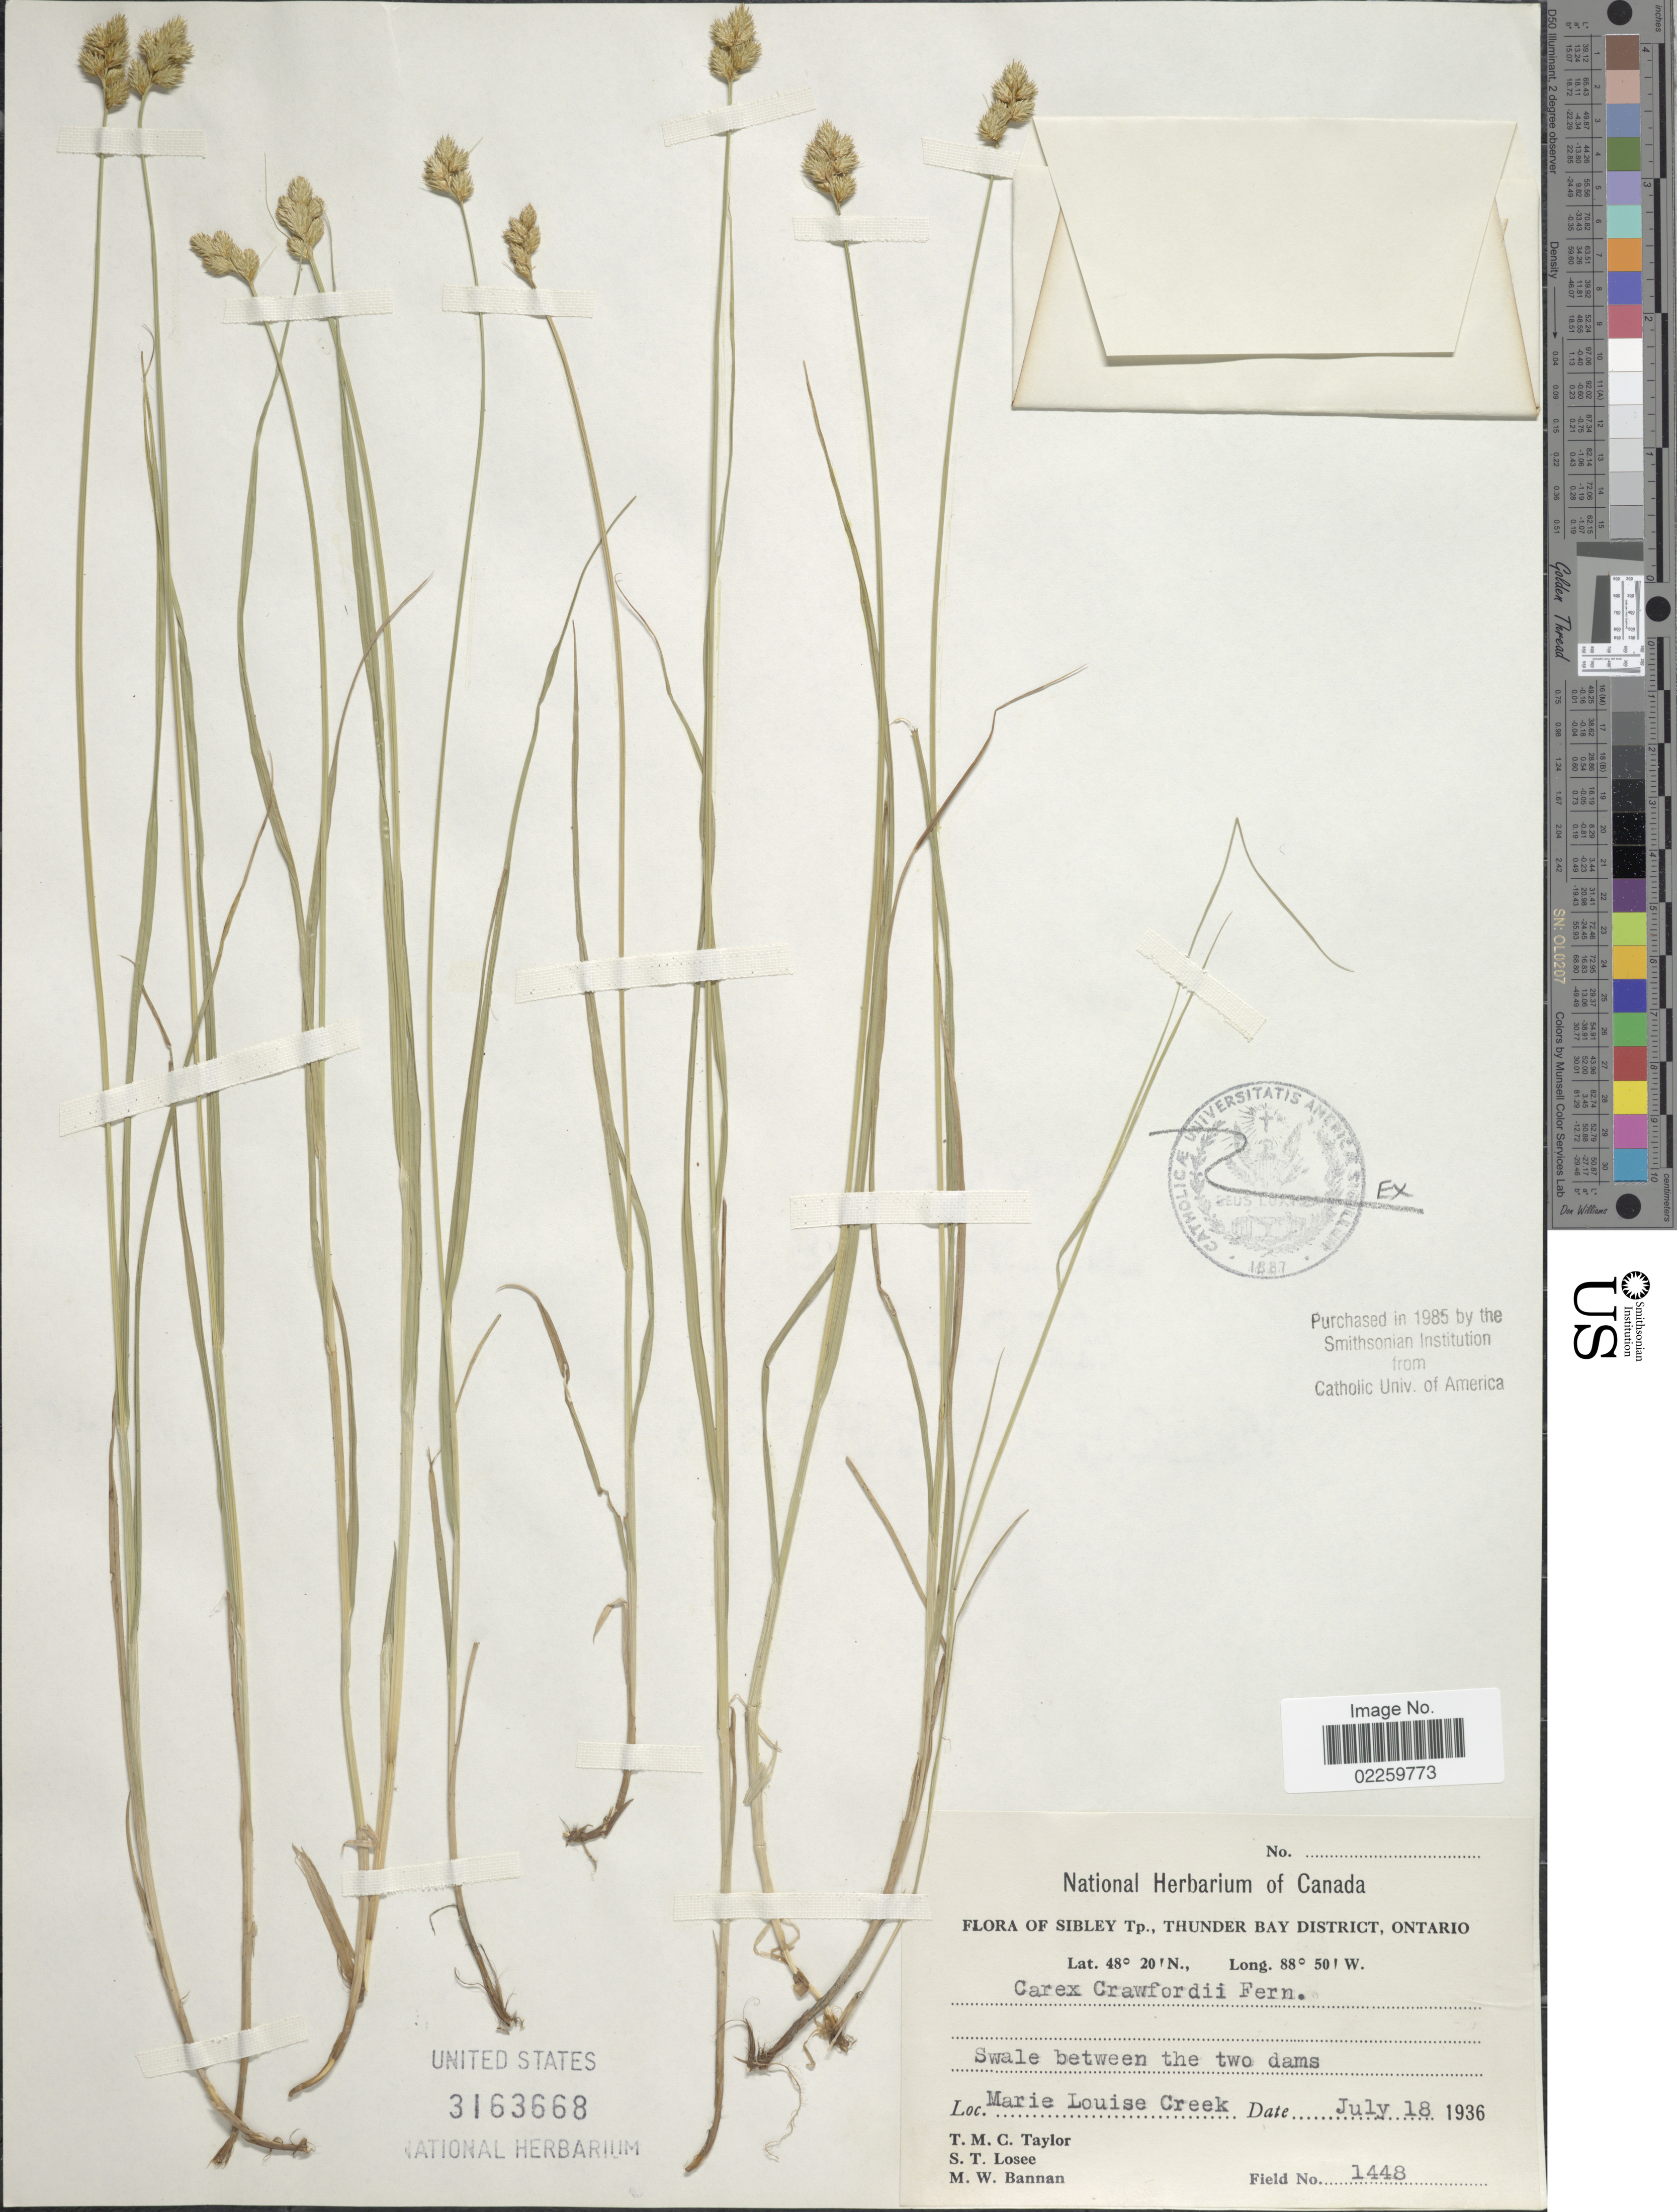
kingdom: Plantae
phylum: Tracheophyta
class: Liliopsida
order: Poales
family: Cyperaceae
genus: Carex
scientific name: Carex crawfordii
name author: Fernald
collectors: T. M. C. Taylor, S. Losee & M. Bannan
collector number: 1448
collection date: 1936-07-18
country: Canada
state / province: Ontario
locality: Sibley Tp., Thunder Bay District, Swale between the two dams, Marie Louise Creek.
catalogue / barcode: US 3163668